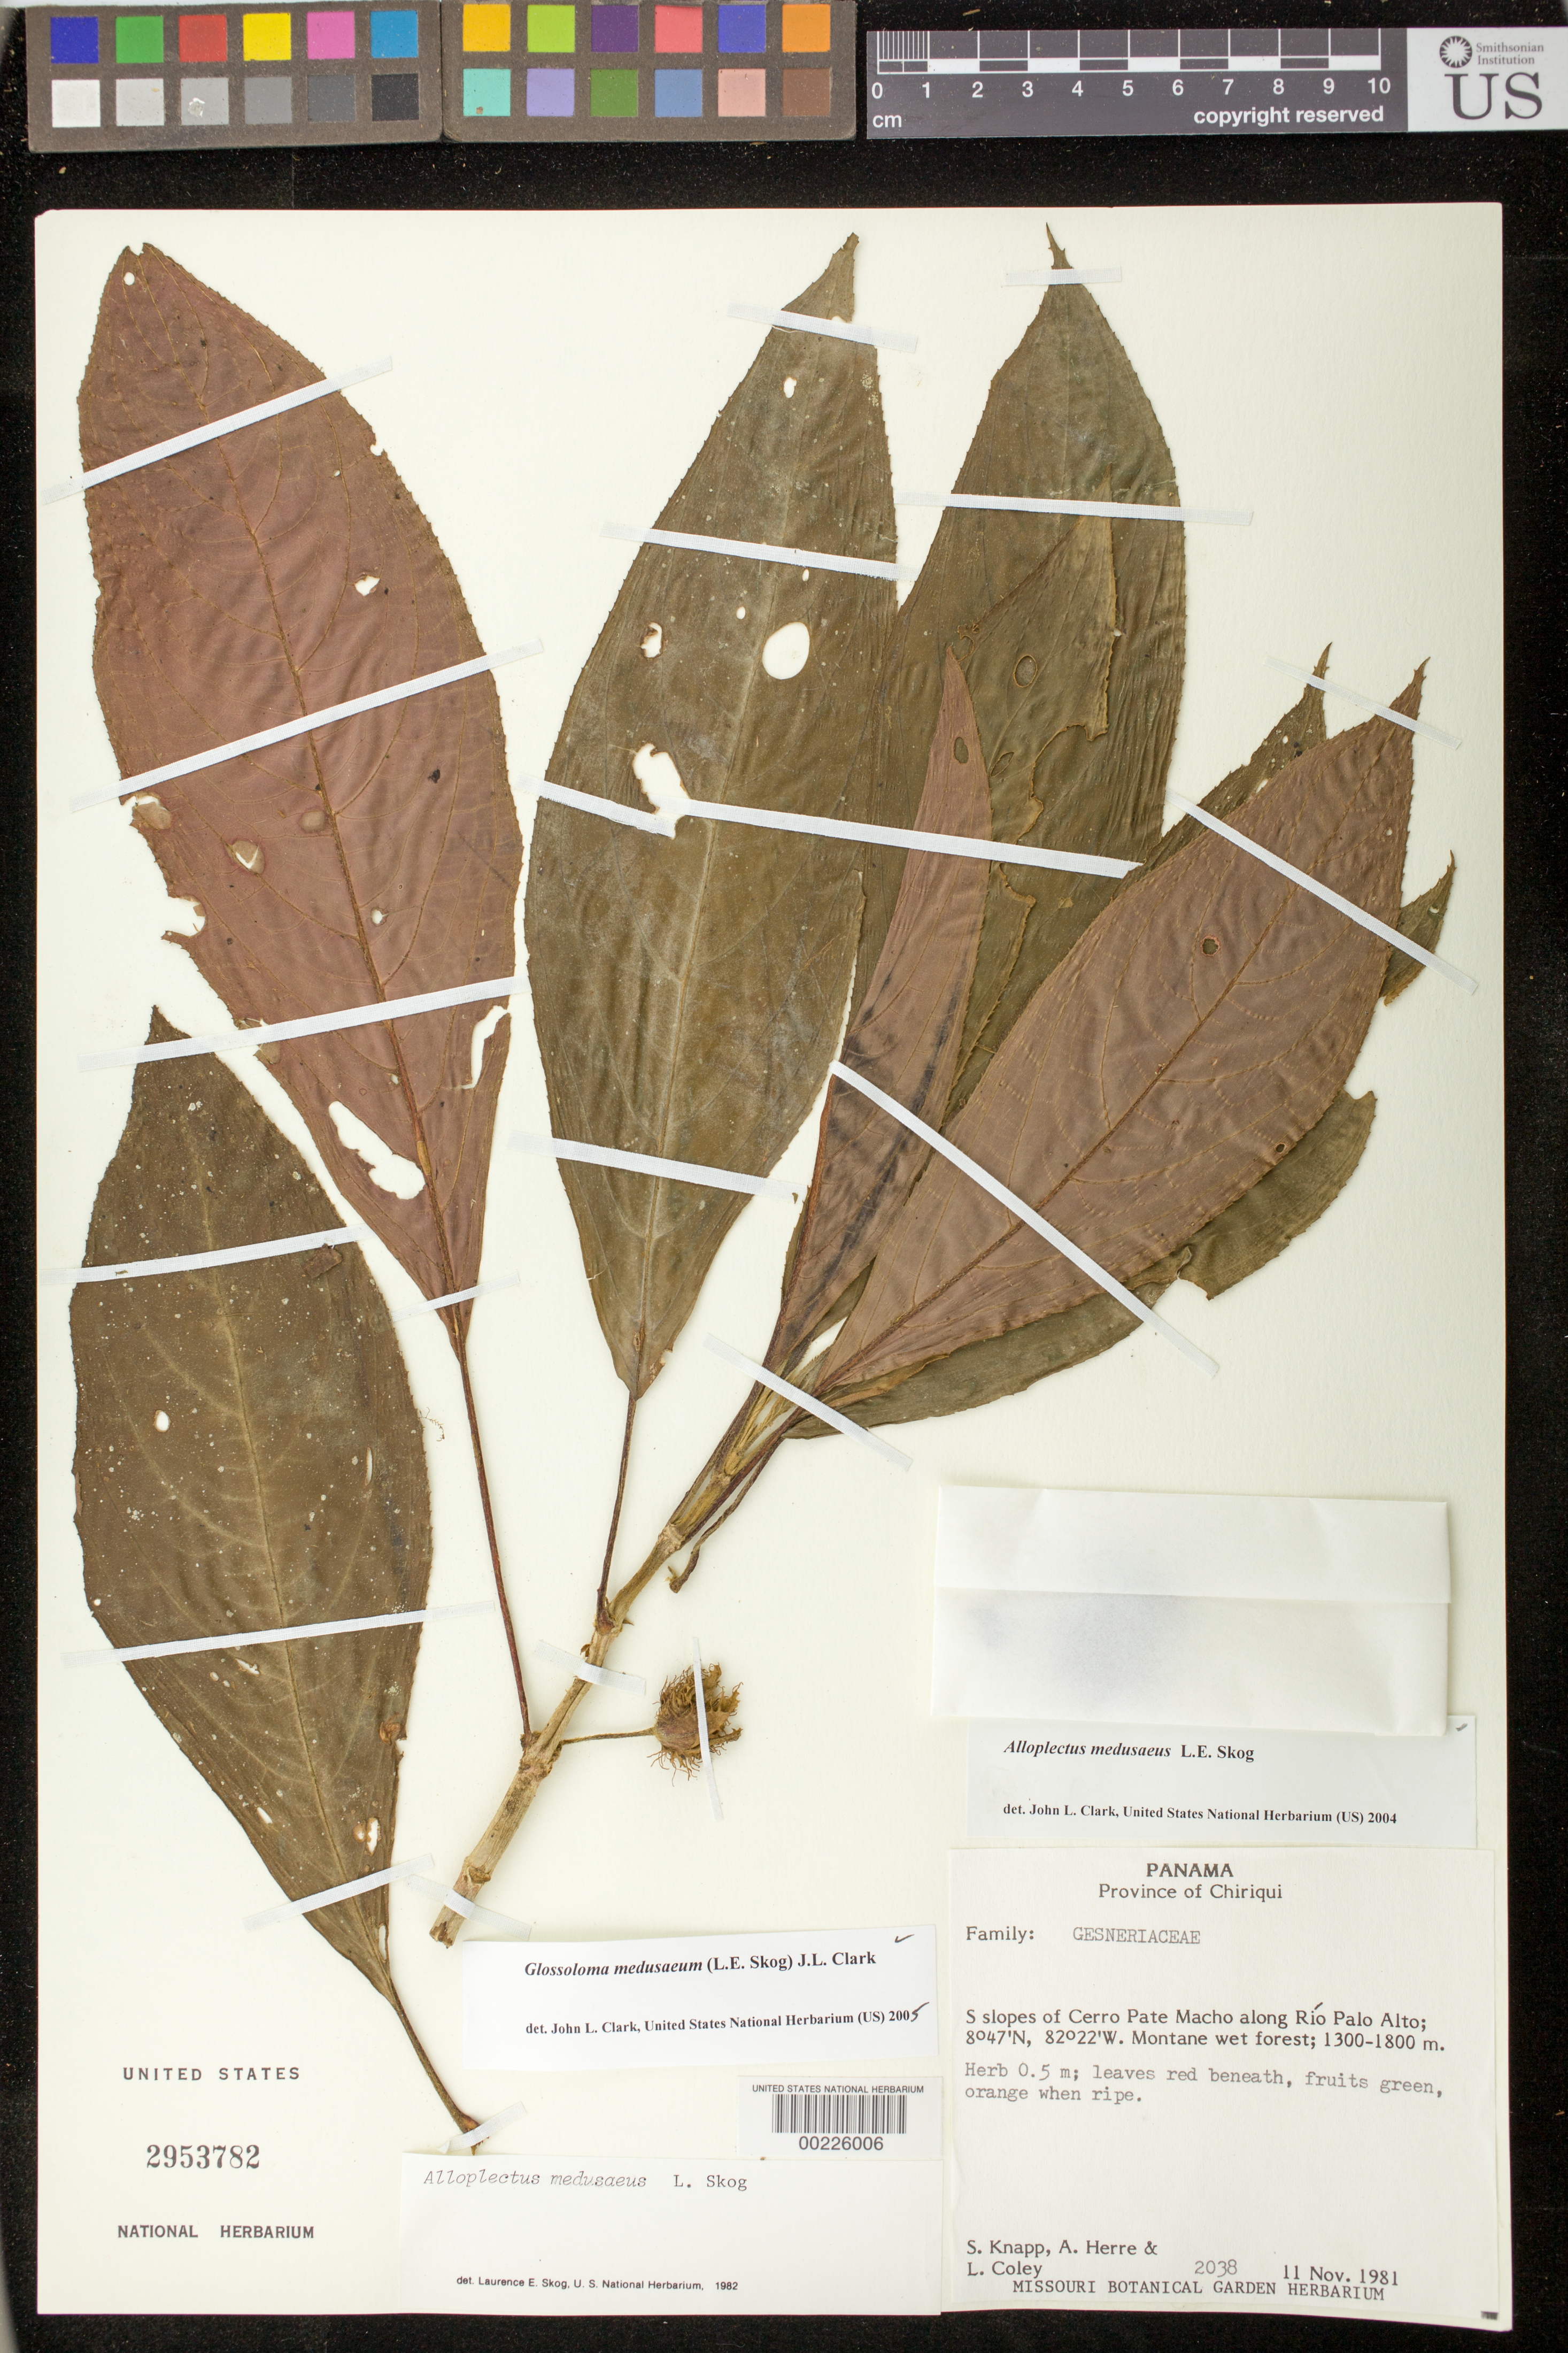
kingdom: Plantae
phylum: Tracheophyta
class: Magnoliopsida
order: Lamiales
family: Gesneriaceae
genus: Glossoloma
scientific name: Glossoloma medusaeum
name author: (L.E. Skog) J.L. Clark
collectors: S. Knapp, A. Herre & L. Coley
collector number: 2038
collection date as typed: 11 Nov 1981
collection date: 1981-11-11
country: Panama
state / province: Chiriquí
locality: S slopes of Cerro Pate Macho along Rio Palo Alto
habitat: Montane wet forest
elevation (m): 1300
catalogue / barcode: US 2953782